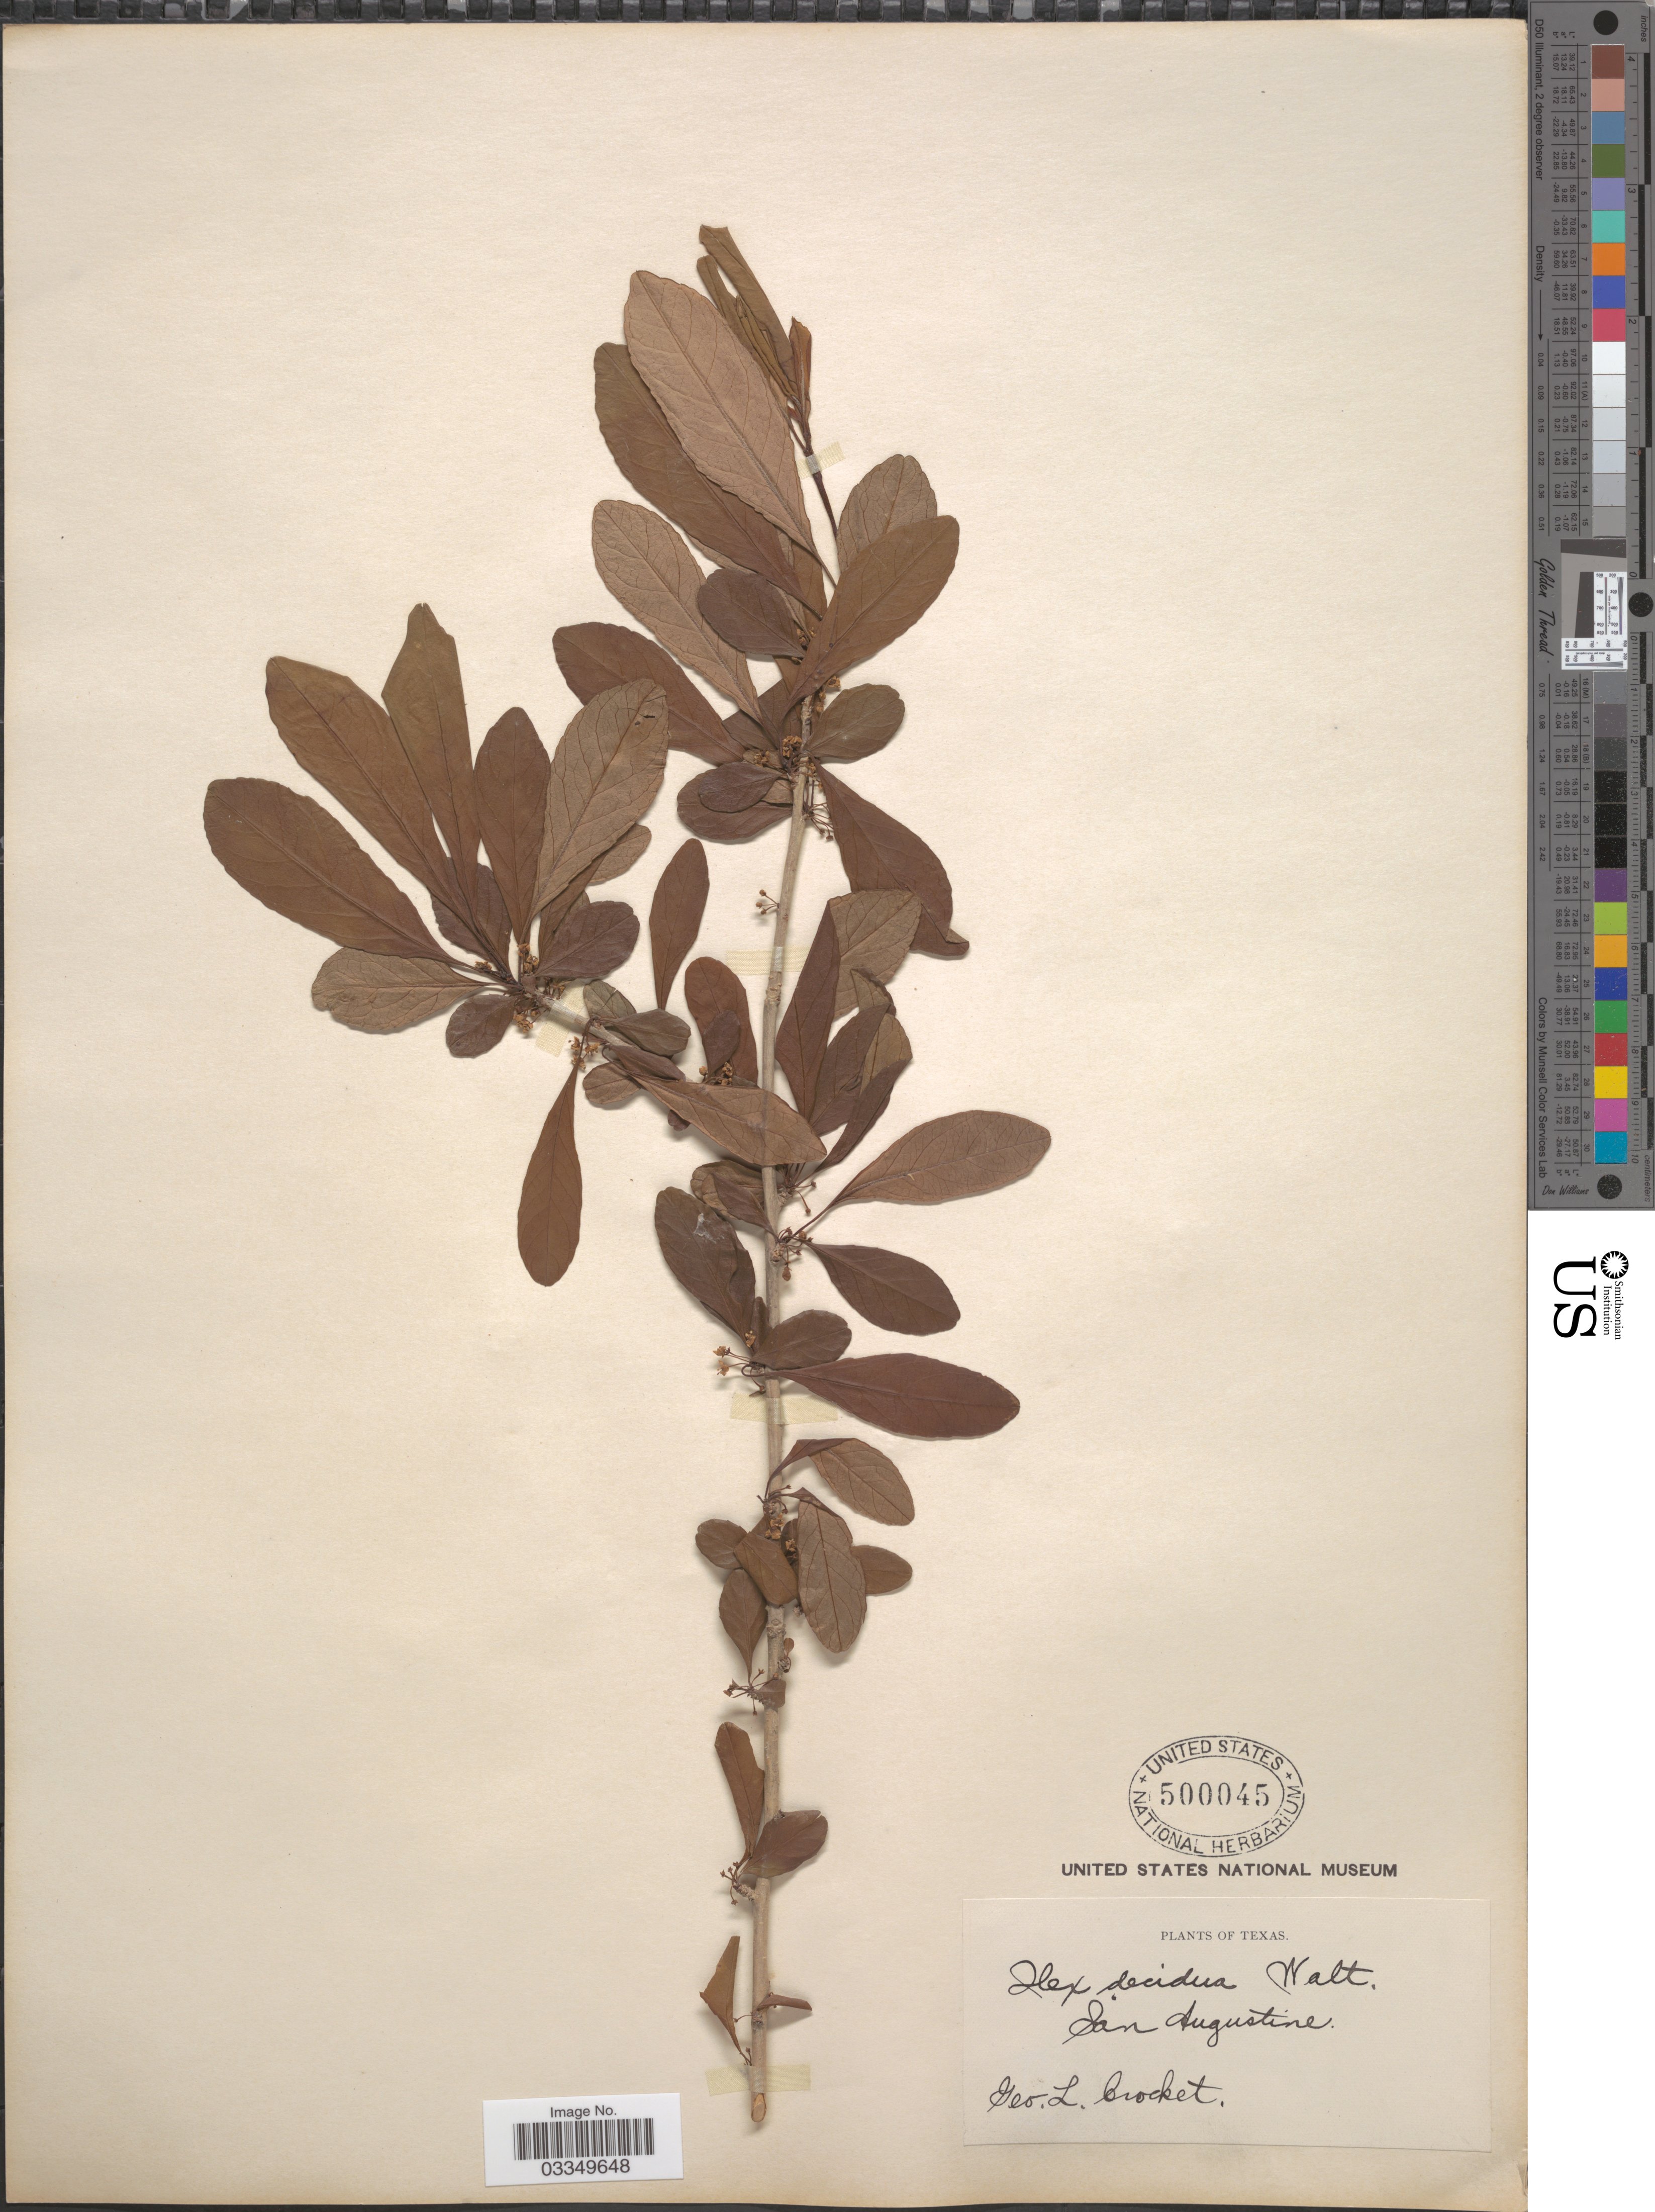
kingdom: Plantae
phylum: Tracheophyta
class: Magnoliopsida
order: Aquifoliales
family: Aquifoliaceae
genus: Ilex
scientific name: Ilex decidua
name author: Walter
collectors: G. Crocket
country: United States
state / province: Texas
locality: San Augustine.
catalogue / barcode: US 500045